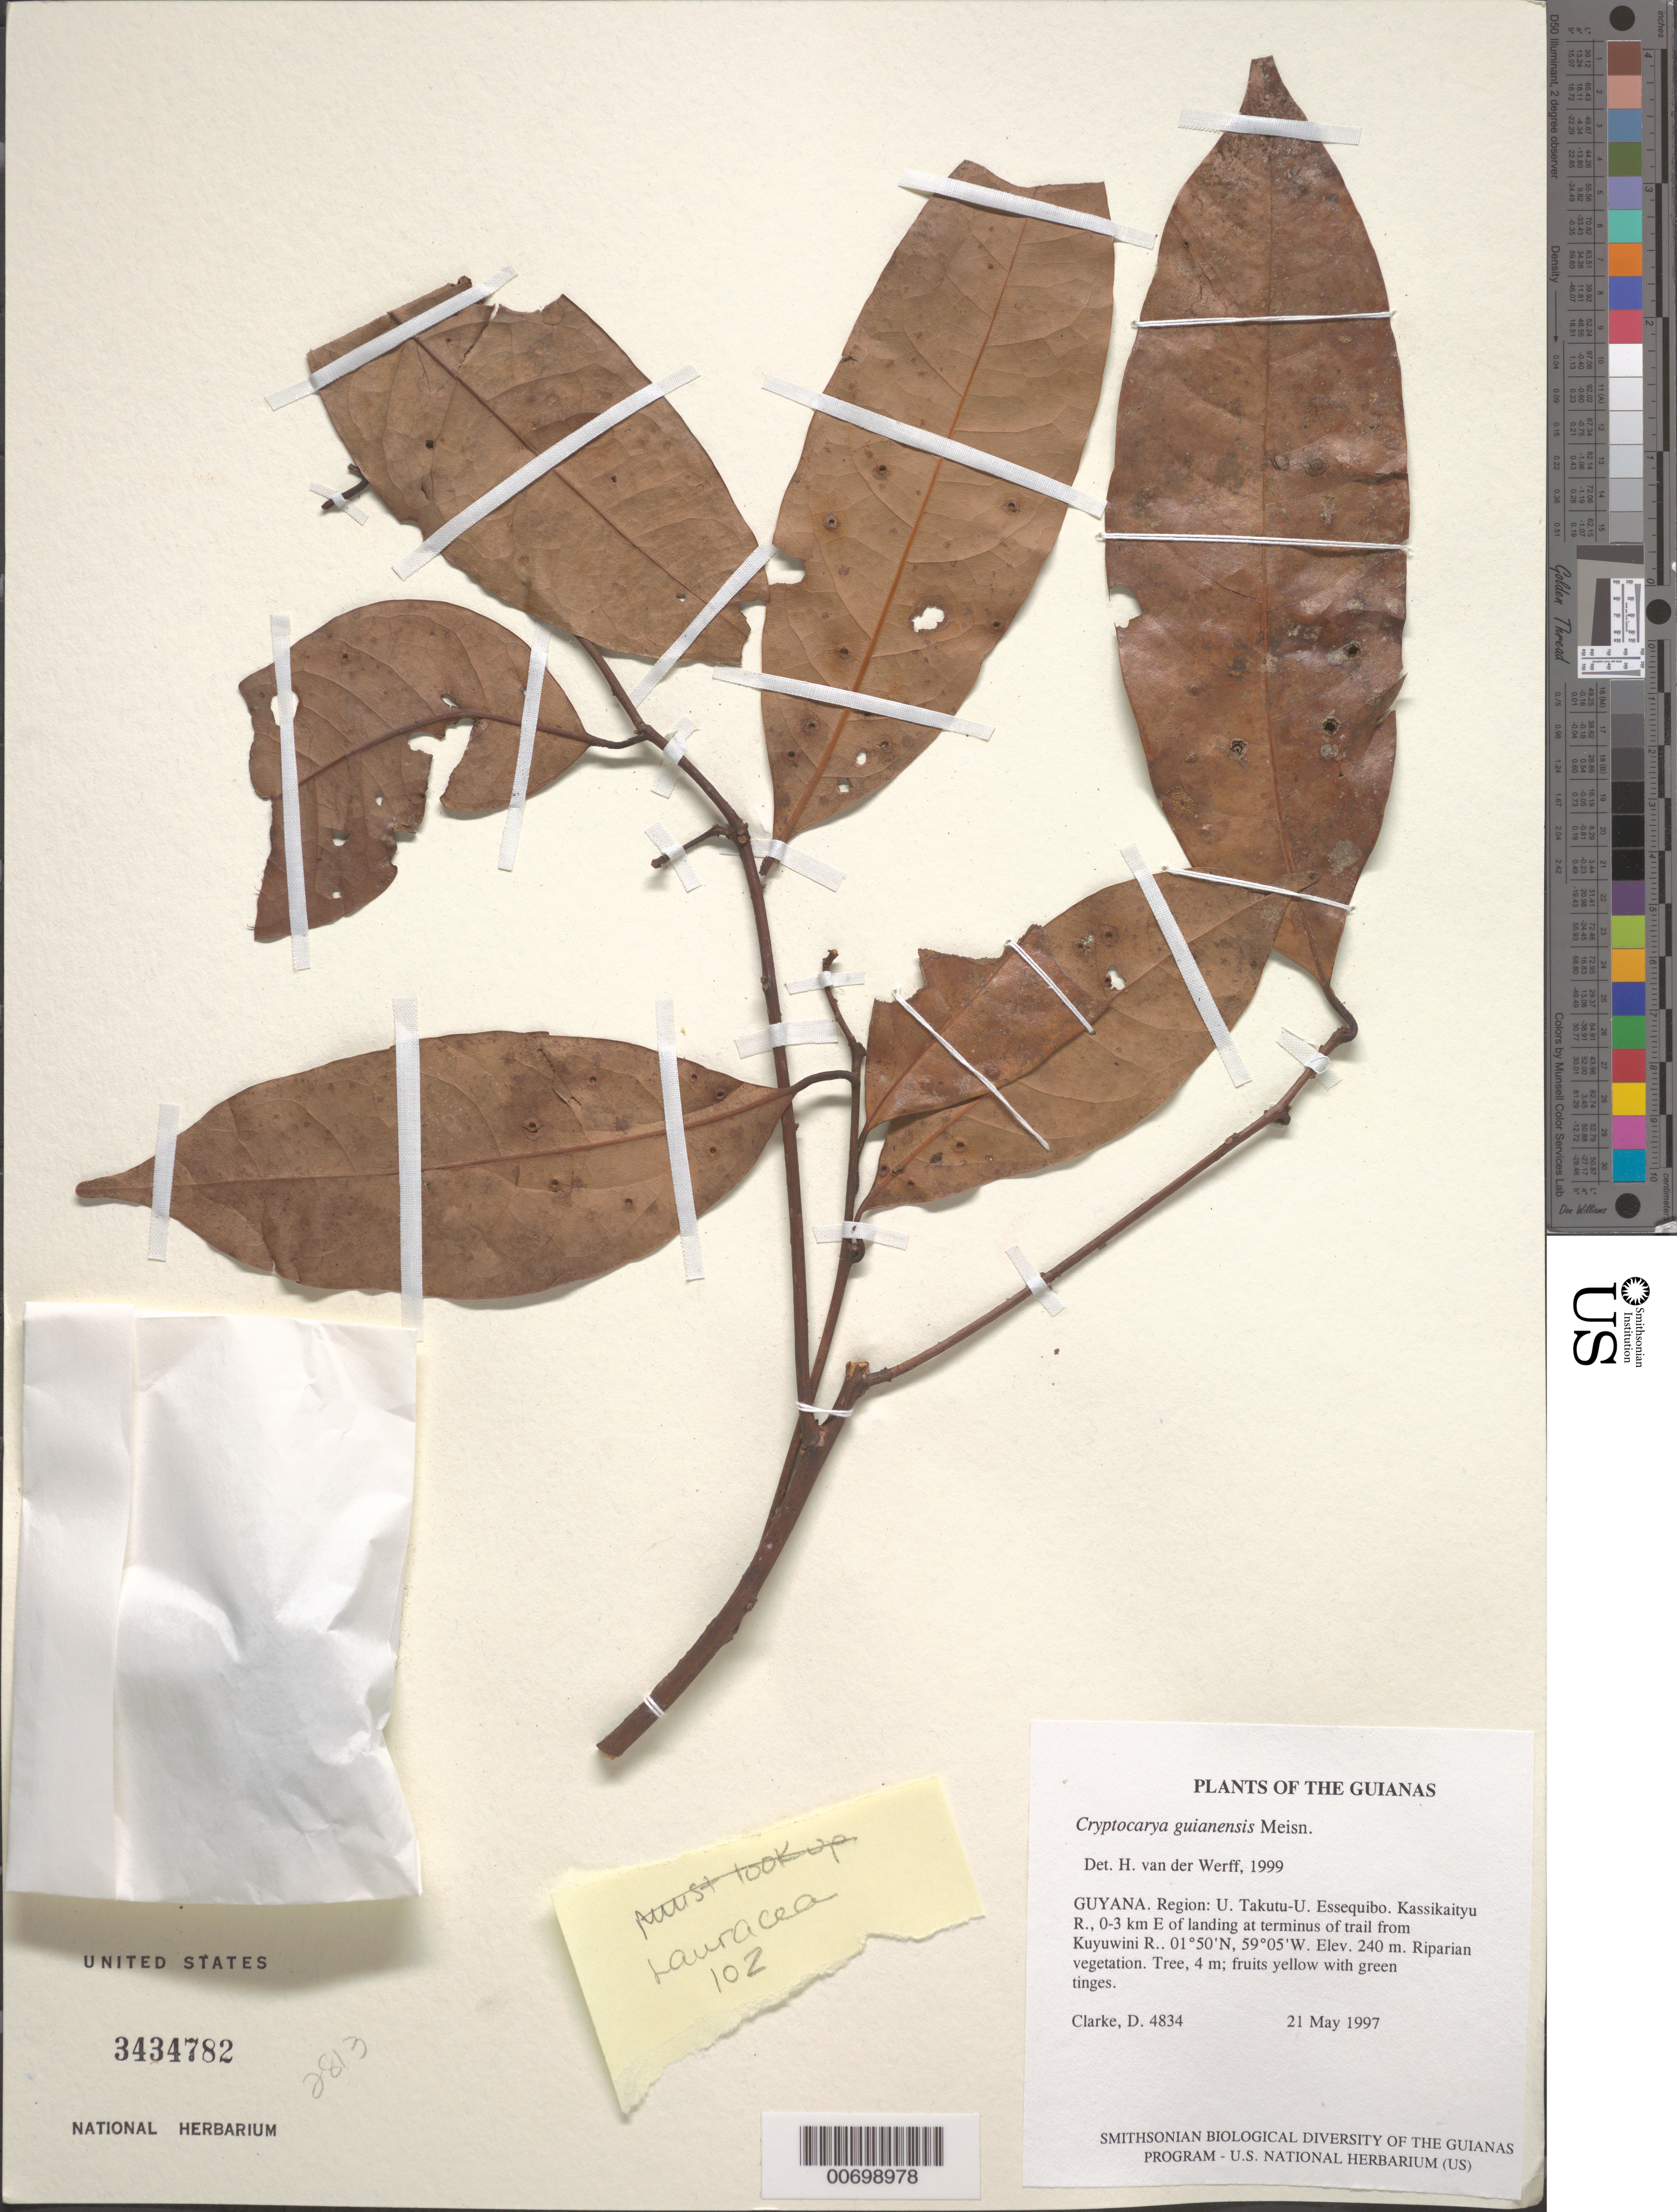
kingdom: Plantae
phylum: Tracheophyta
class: Magnoliopsida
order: Laurales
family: Lauraceae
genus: Cryptocarya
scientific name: Cryptocarya guianensis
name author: Meisn.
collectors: H. D. Clarke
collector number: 4834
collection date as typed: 21 May 1997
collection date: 1997-05-21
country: Guyana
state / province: U. Takutu-U. Essequibo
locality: Kassikaityu R., 0-3 km E of landing at terminus of trail from Kuyuwini R.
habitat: Riparian vegetation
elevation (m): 240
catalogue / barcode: US 3434782